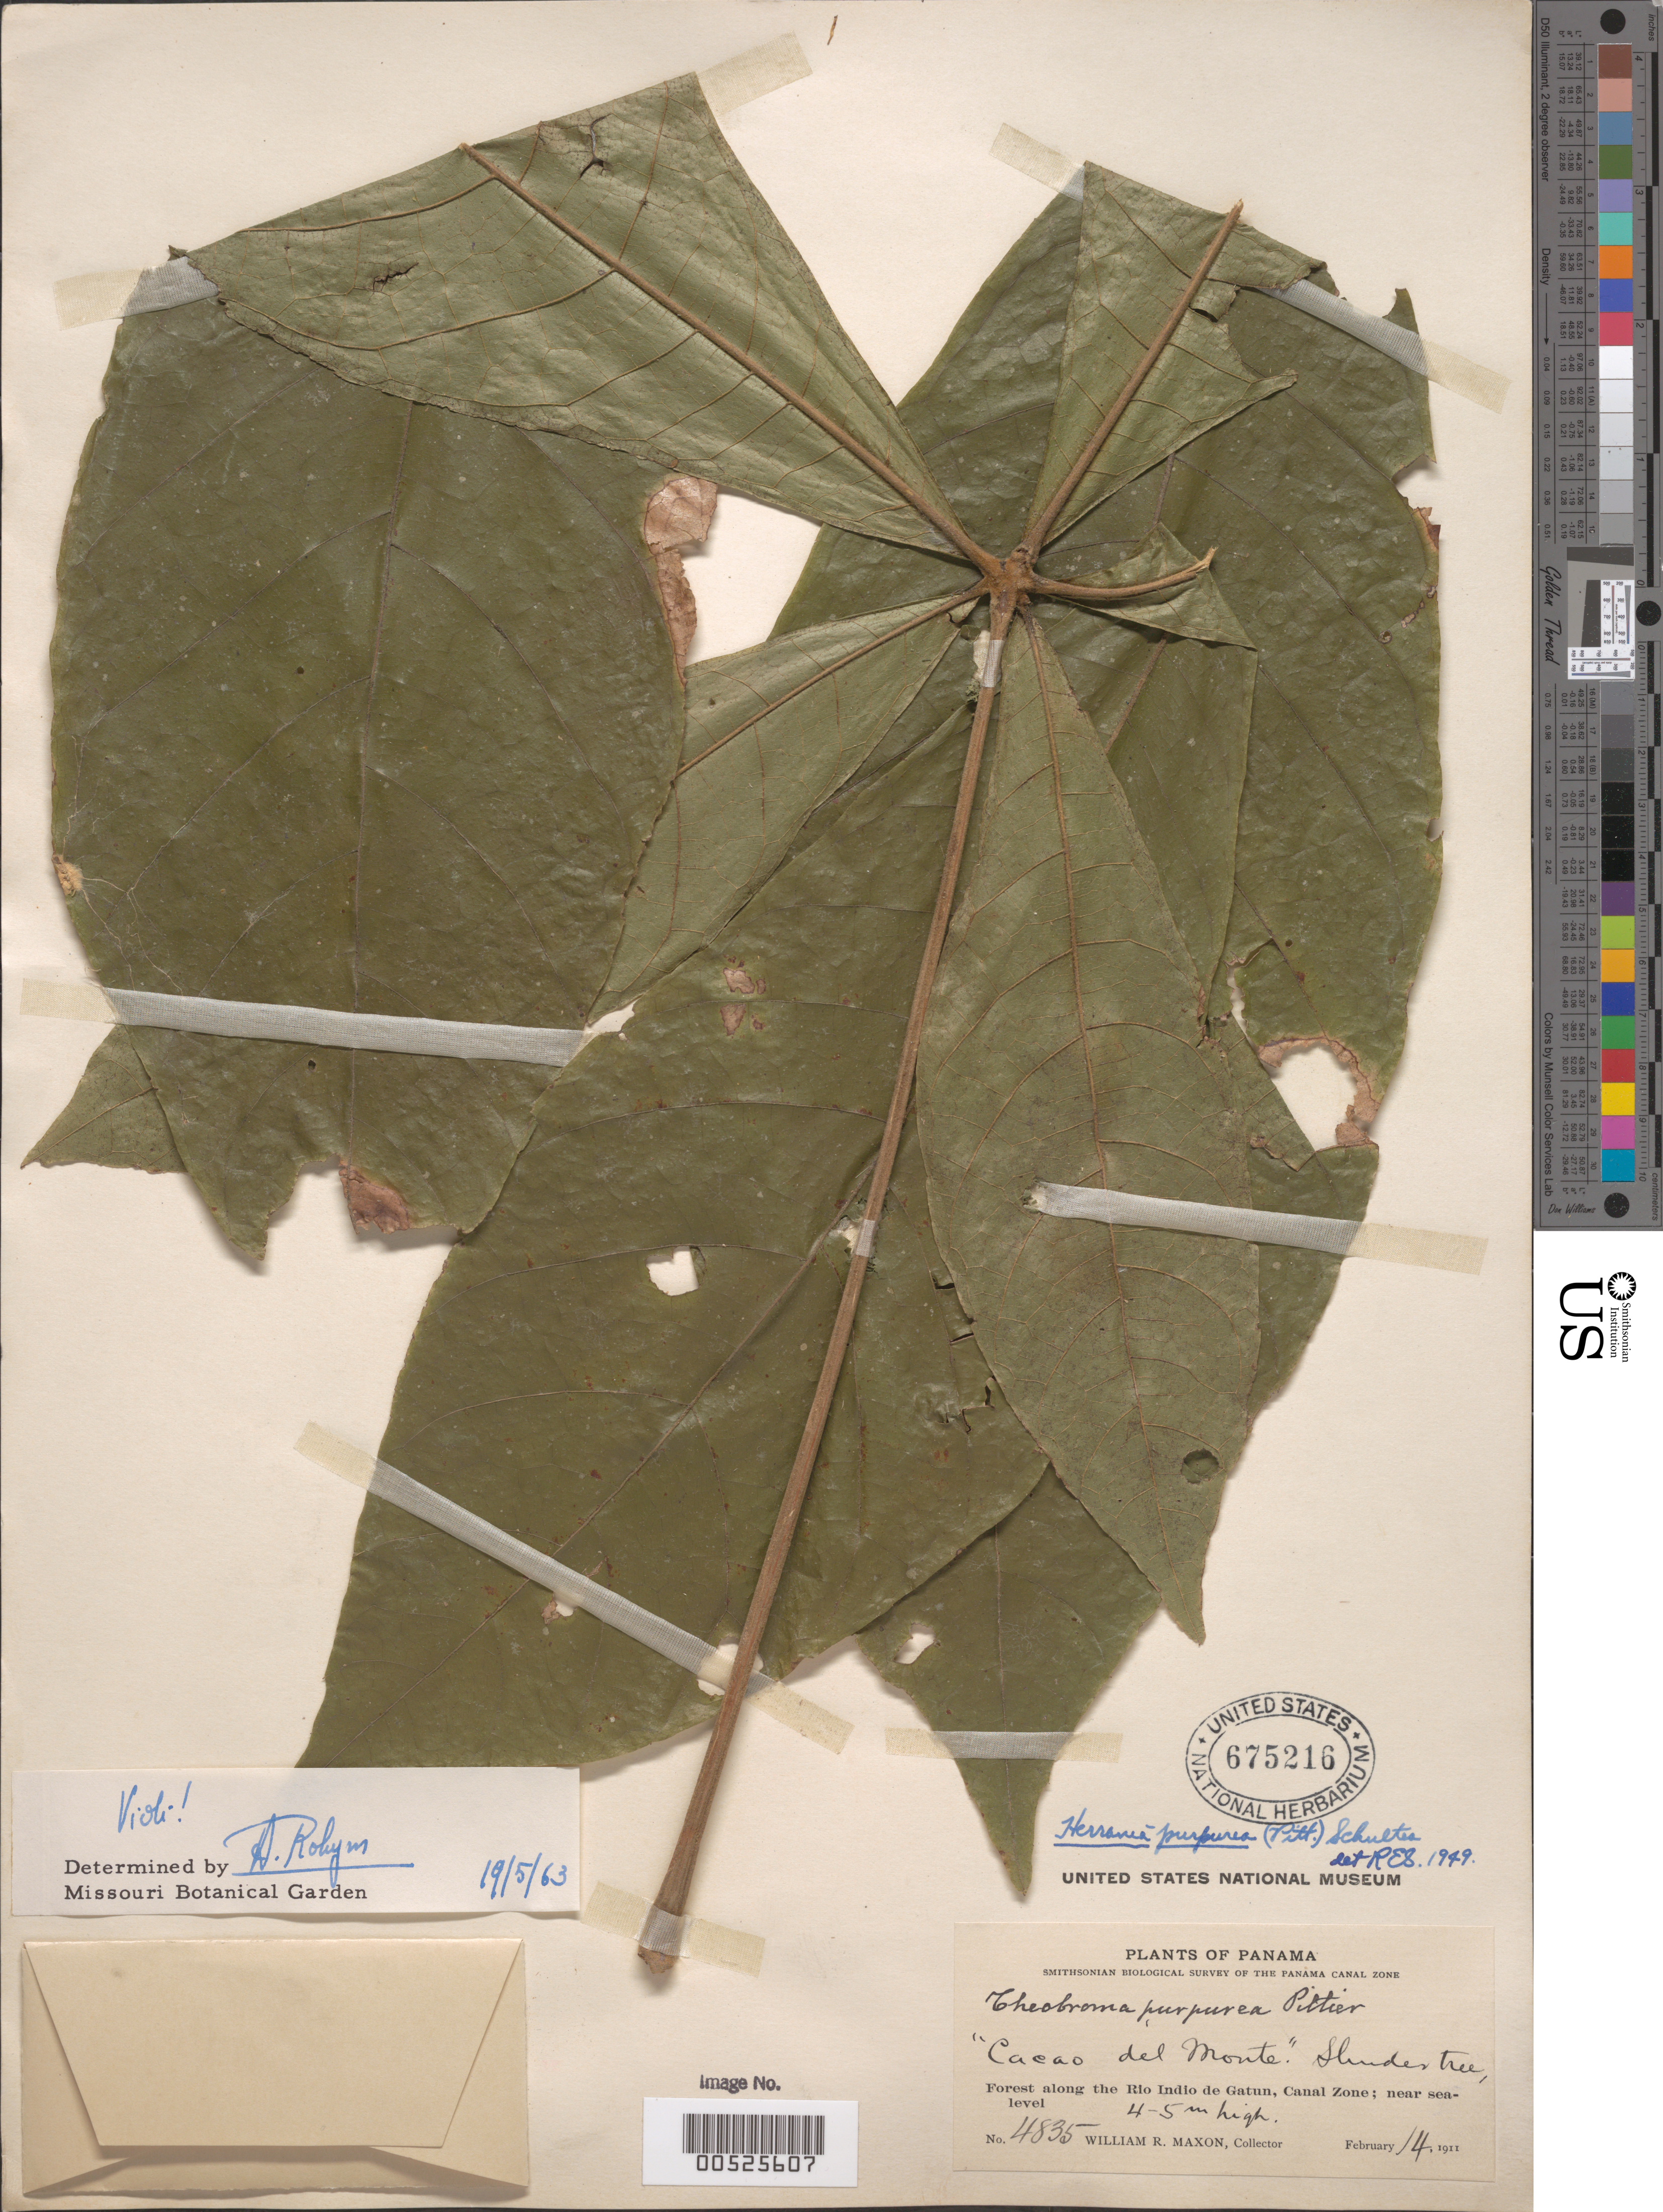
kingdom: Plantae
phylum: Tracheophyta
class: Magnoliopsida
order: Malvales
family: Malvaceae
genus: Theobroma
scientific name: Theobroma purpureum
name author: Pittier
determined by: Dorr, L. J., (BOT), Smithsonian Institution - National Museum of Natural History (UNITED STATES)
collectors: W. R. Maxon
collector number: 4835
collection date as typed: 14 Feb 1911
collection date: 1911-02-14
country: Panama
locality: along the Rio Indio del Gatun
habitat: forest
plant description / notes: Common name: Cacao del Monte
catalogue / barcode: US 675216